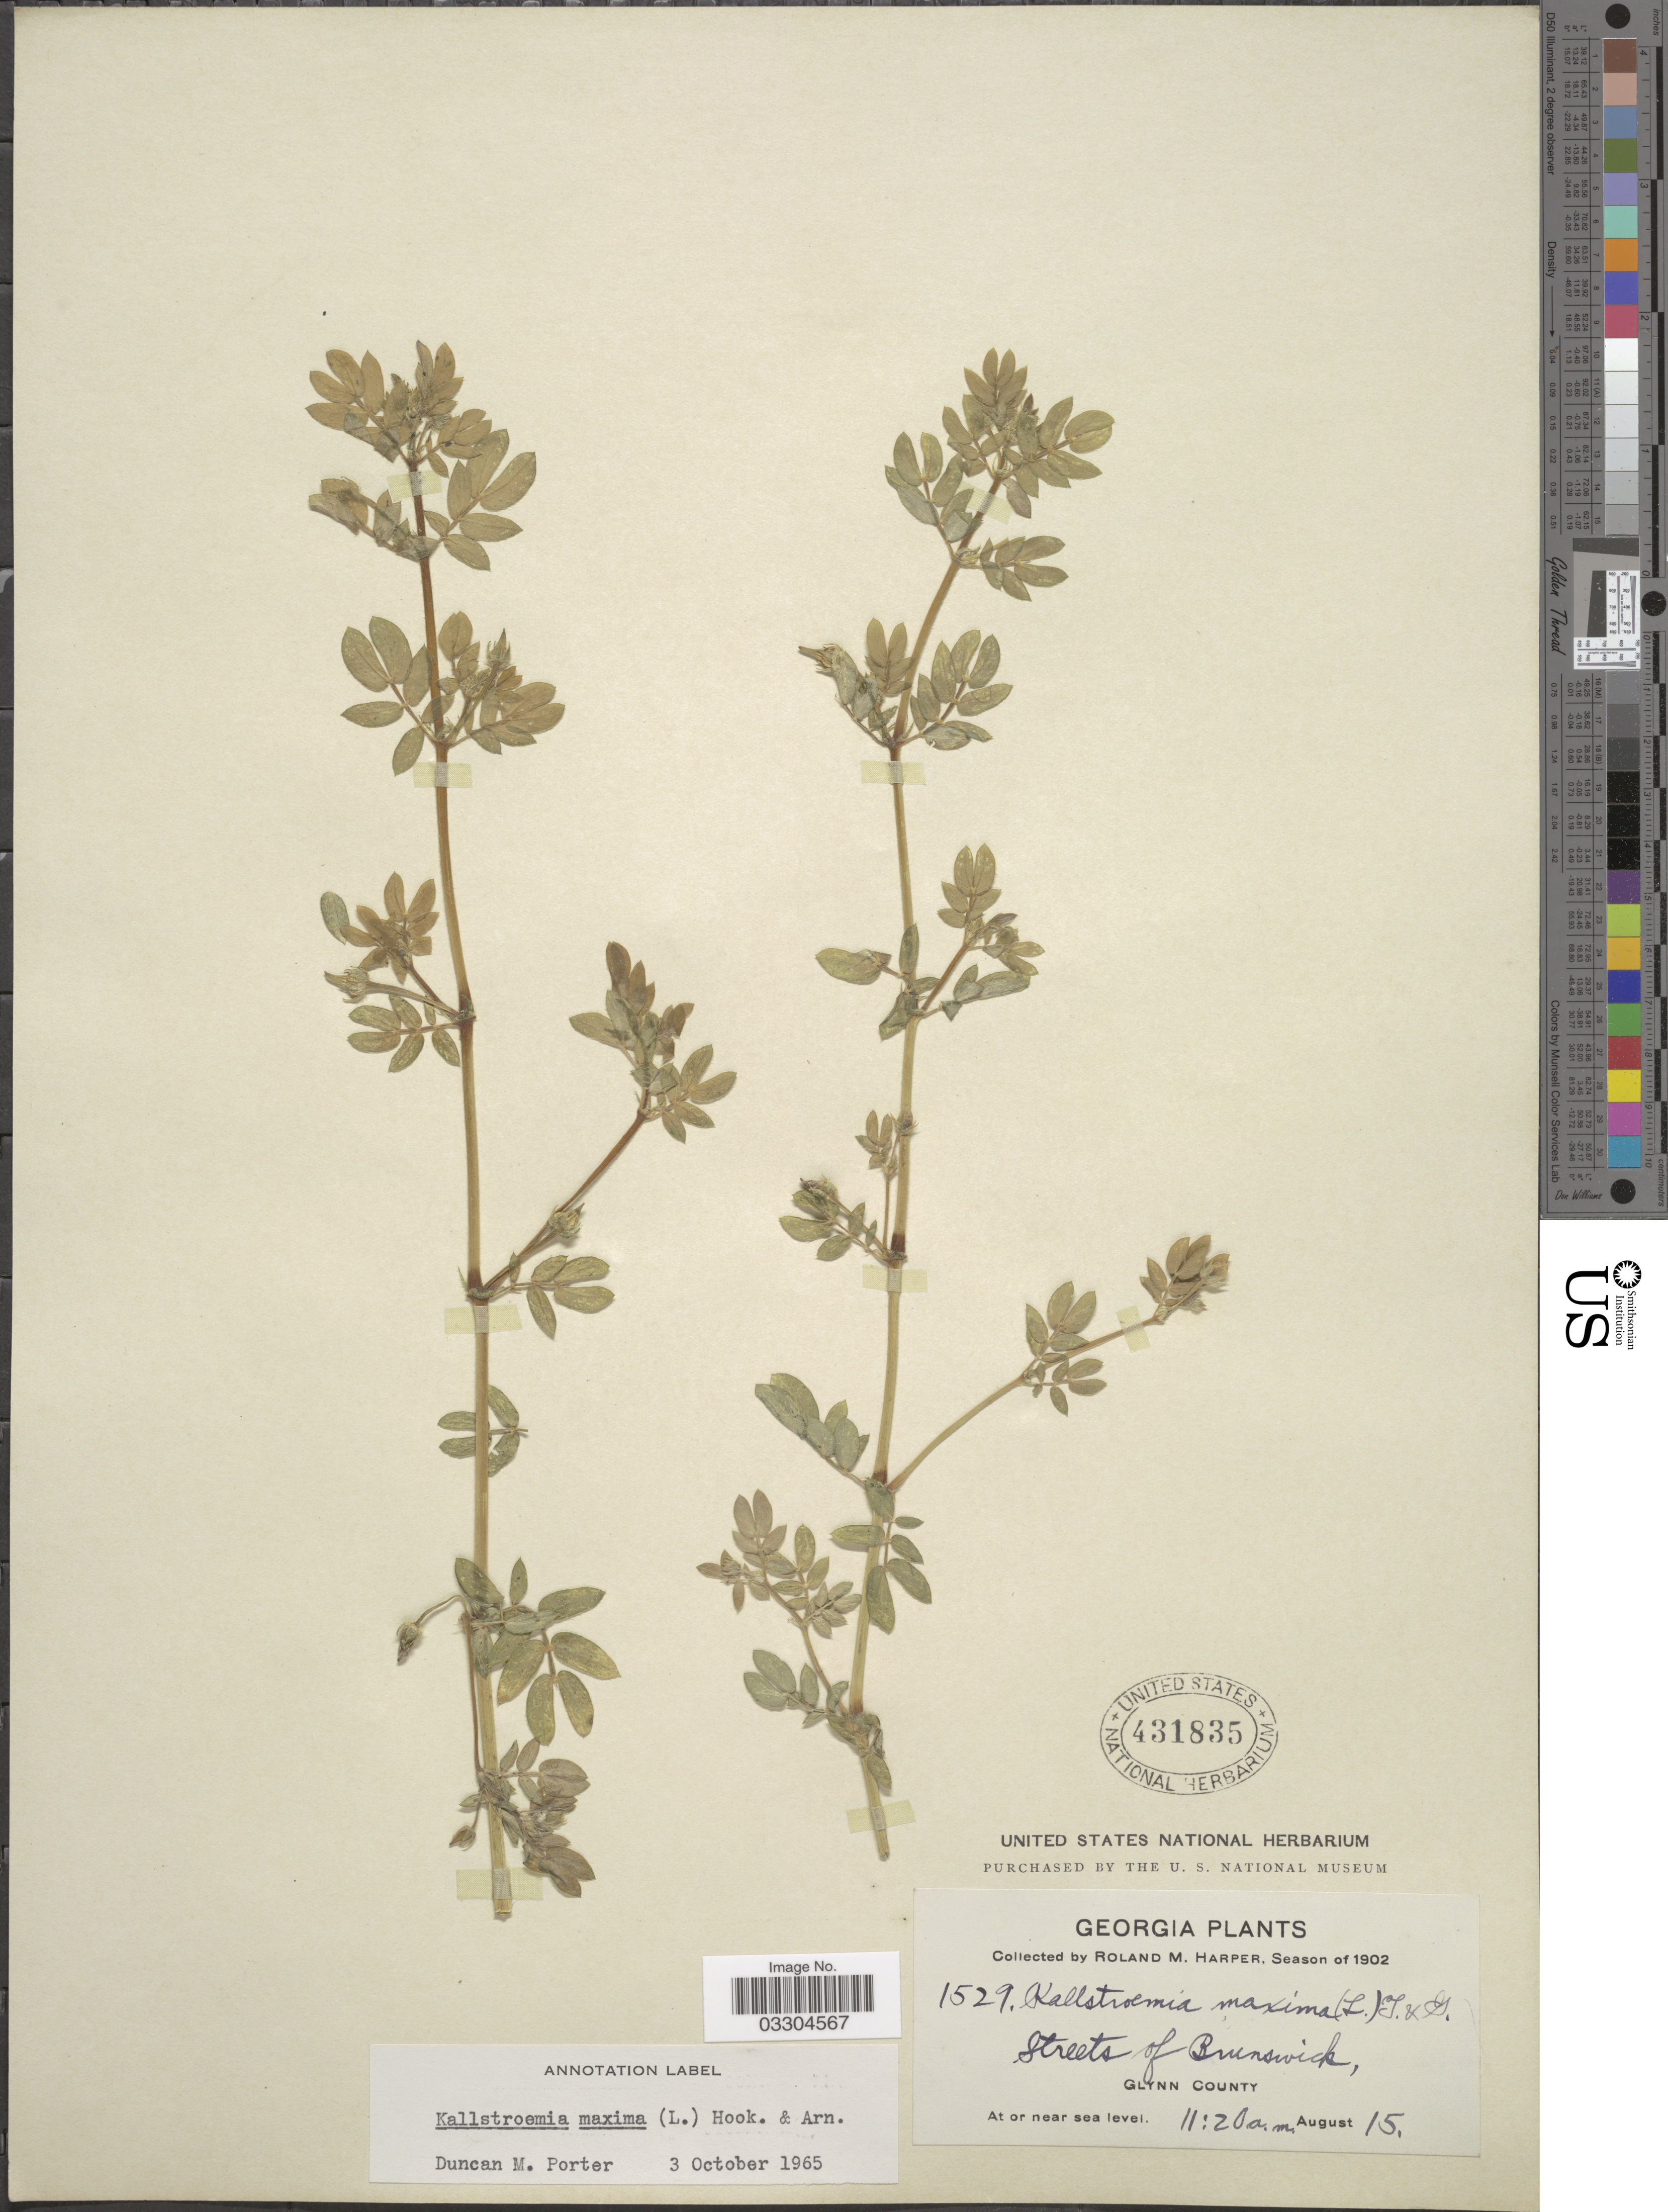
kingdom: Plantae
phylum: Tracheophyta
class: Magnoliopsida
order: Zygophyllales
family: Zygophyllaceae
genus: Kallstroemia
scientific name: Kallstroemia maxima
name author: (L.) Hook. & Arn.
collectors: R. M. Harper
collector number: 1529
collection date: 1902-08-15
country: United States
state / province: Georgia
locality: Streets of Brunswick, Glynn County.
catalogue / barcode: US 431835